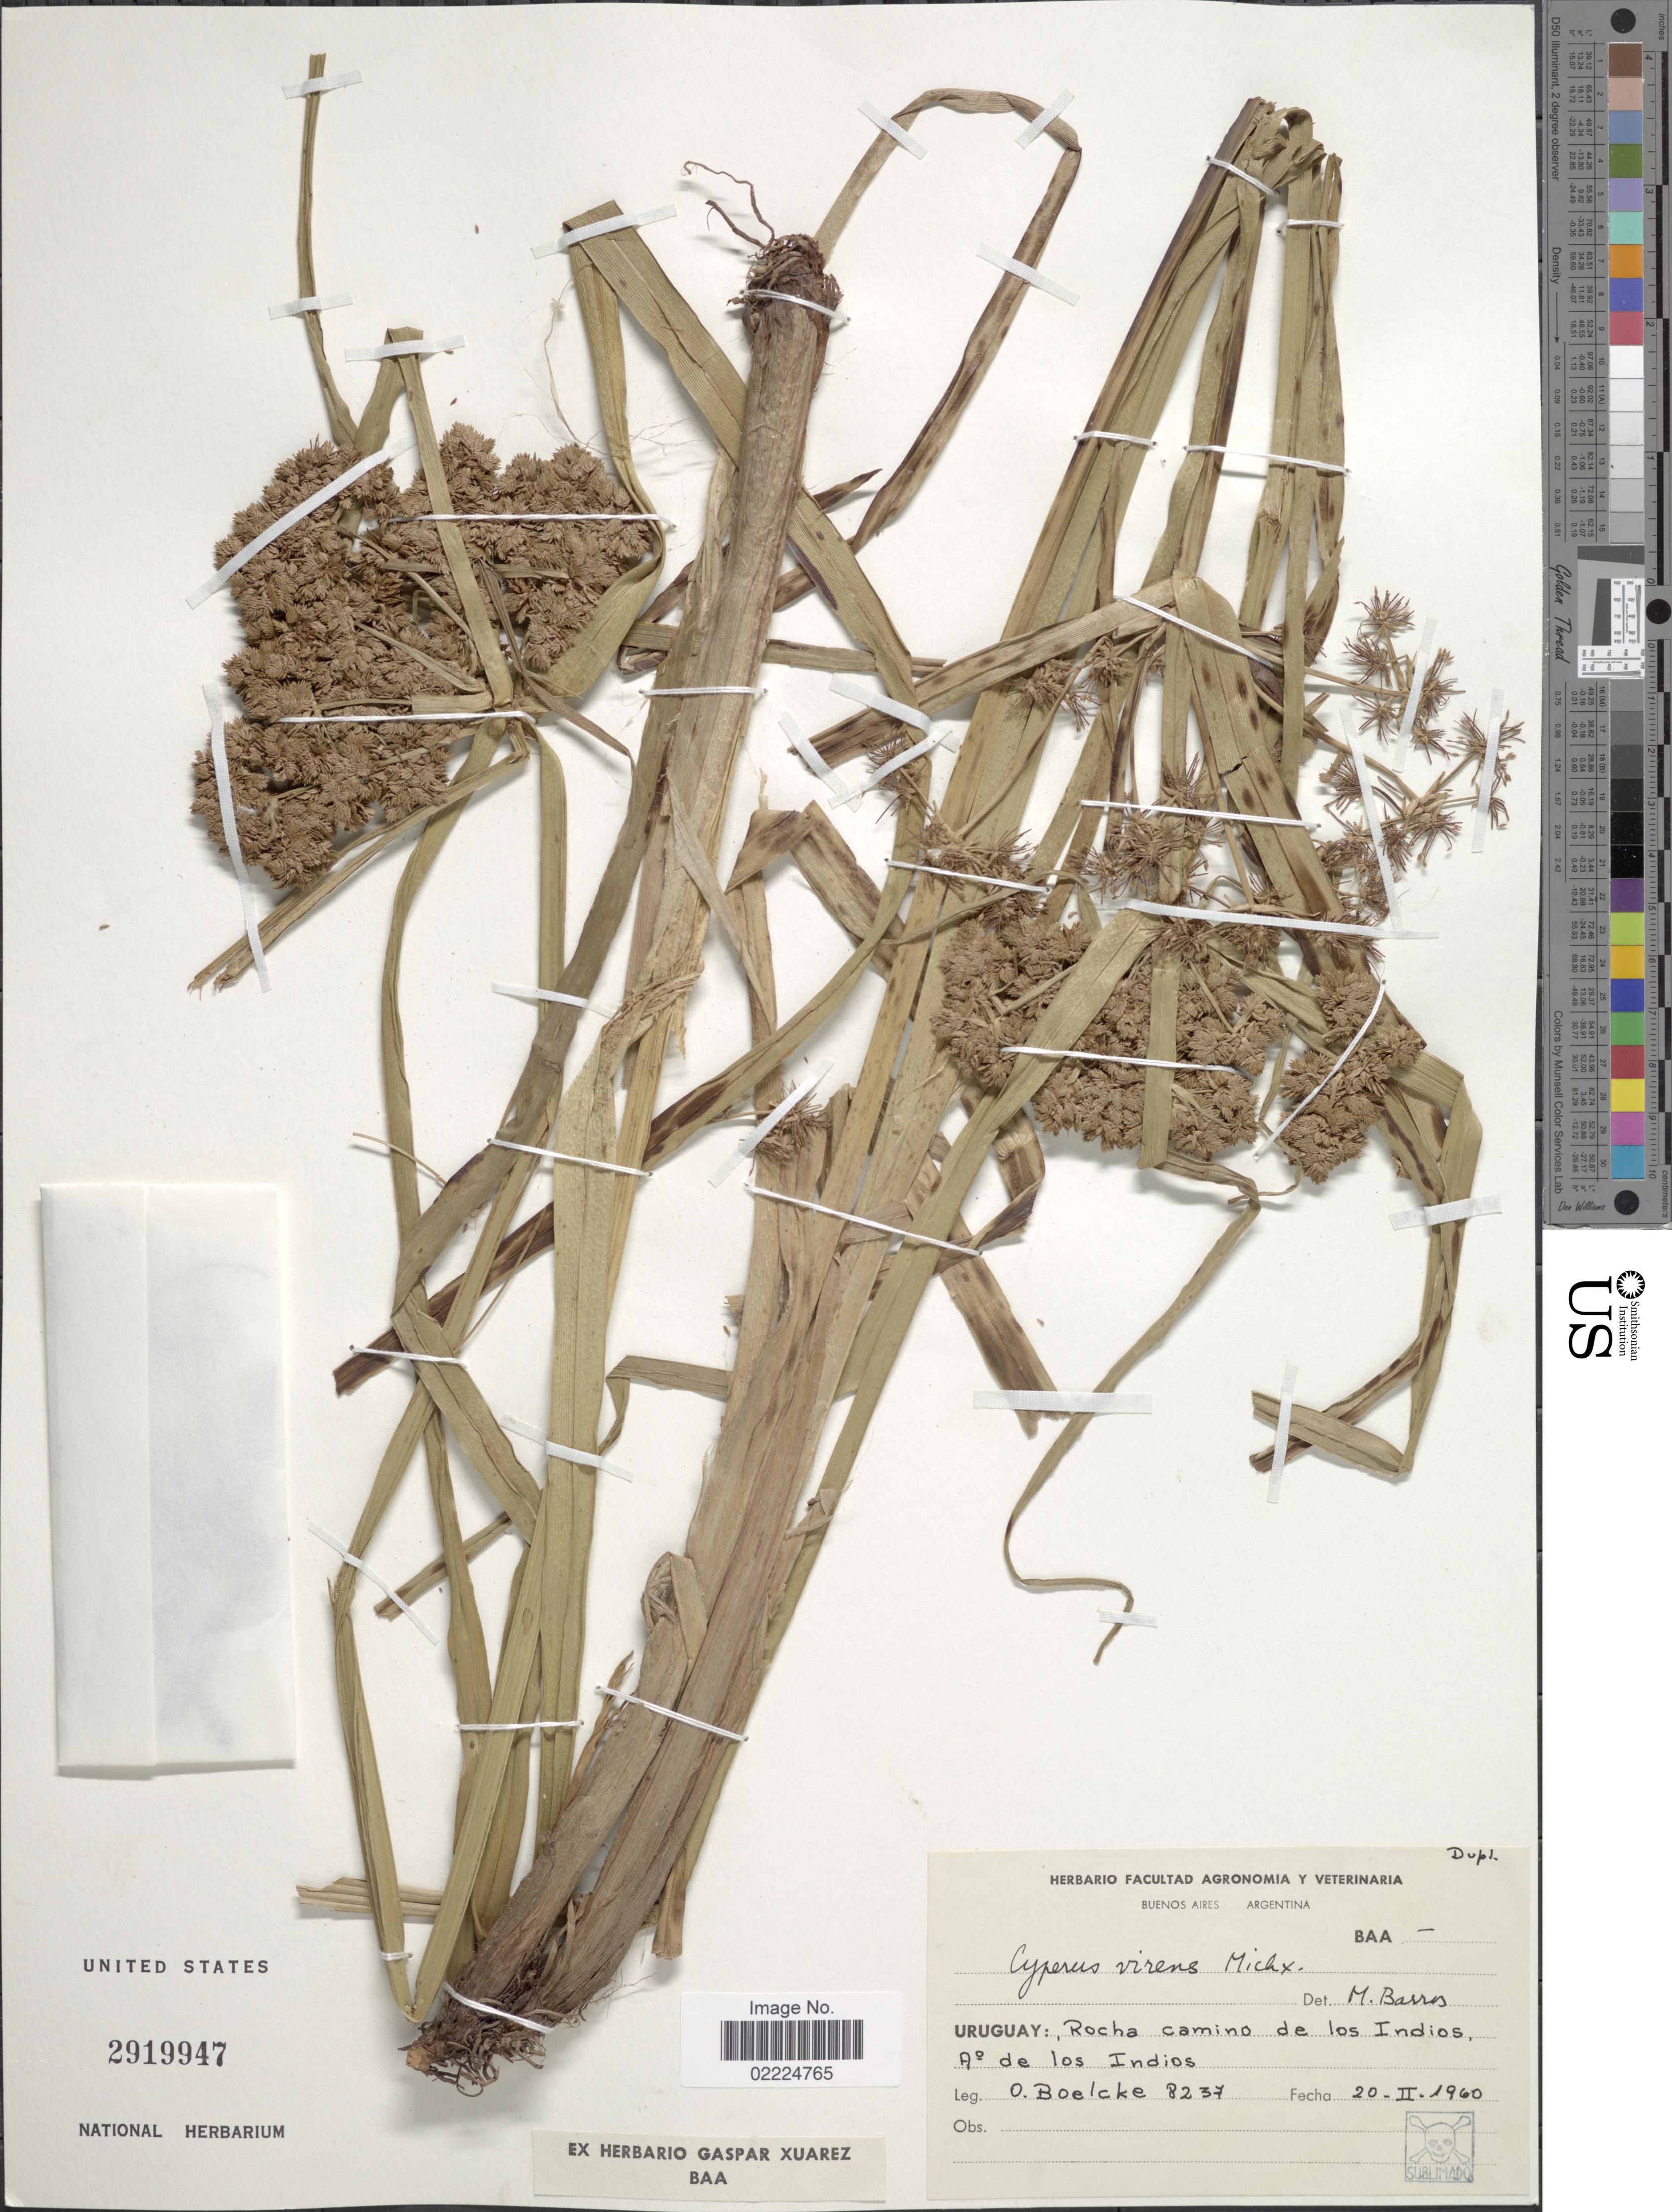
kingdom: Plantae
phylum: Tracheophyta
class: Liliopsida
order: Poales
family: Cyperaceae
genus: Cyperus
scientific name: Cyperus virens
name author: Michx.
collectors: O. Boelcke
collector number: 8237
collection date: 1960-02-20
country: Uruguay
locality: Uruguay: Rocha camino de los Indios, Aº de los Indios.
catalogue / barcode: US 2919947